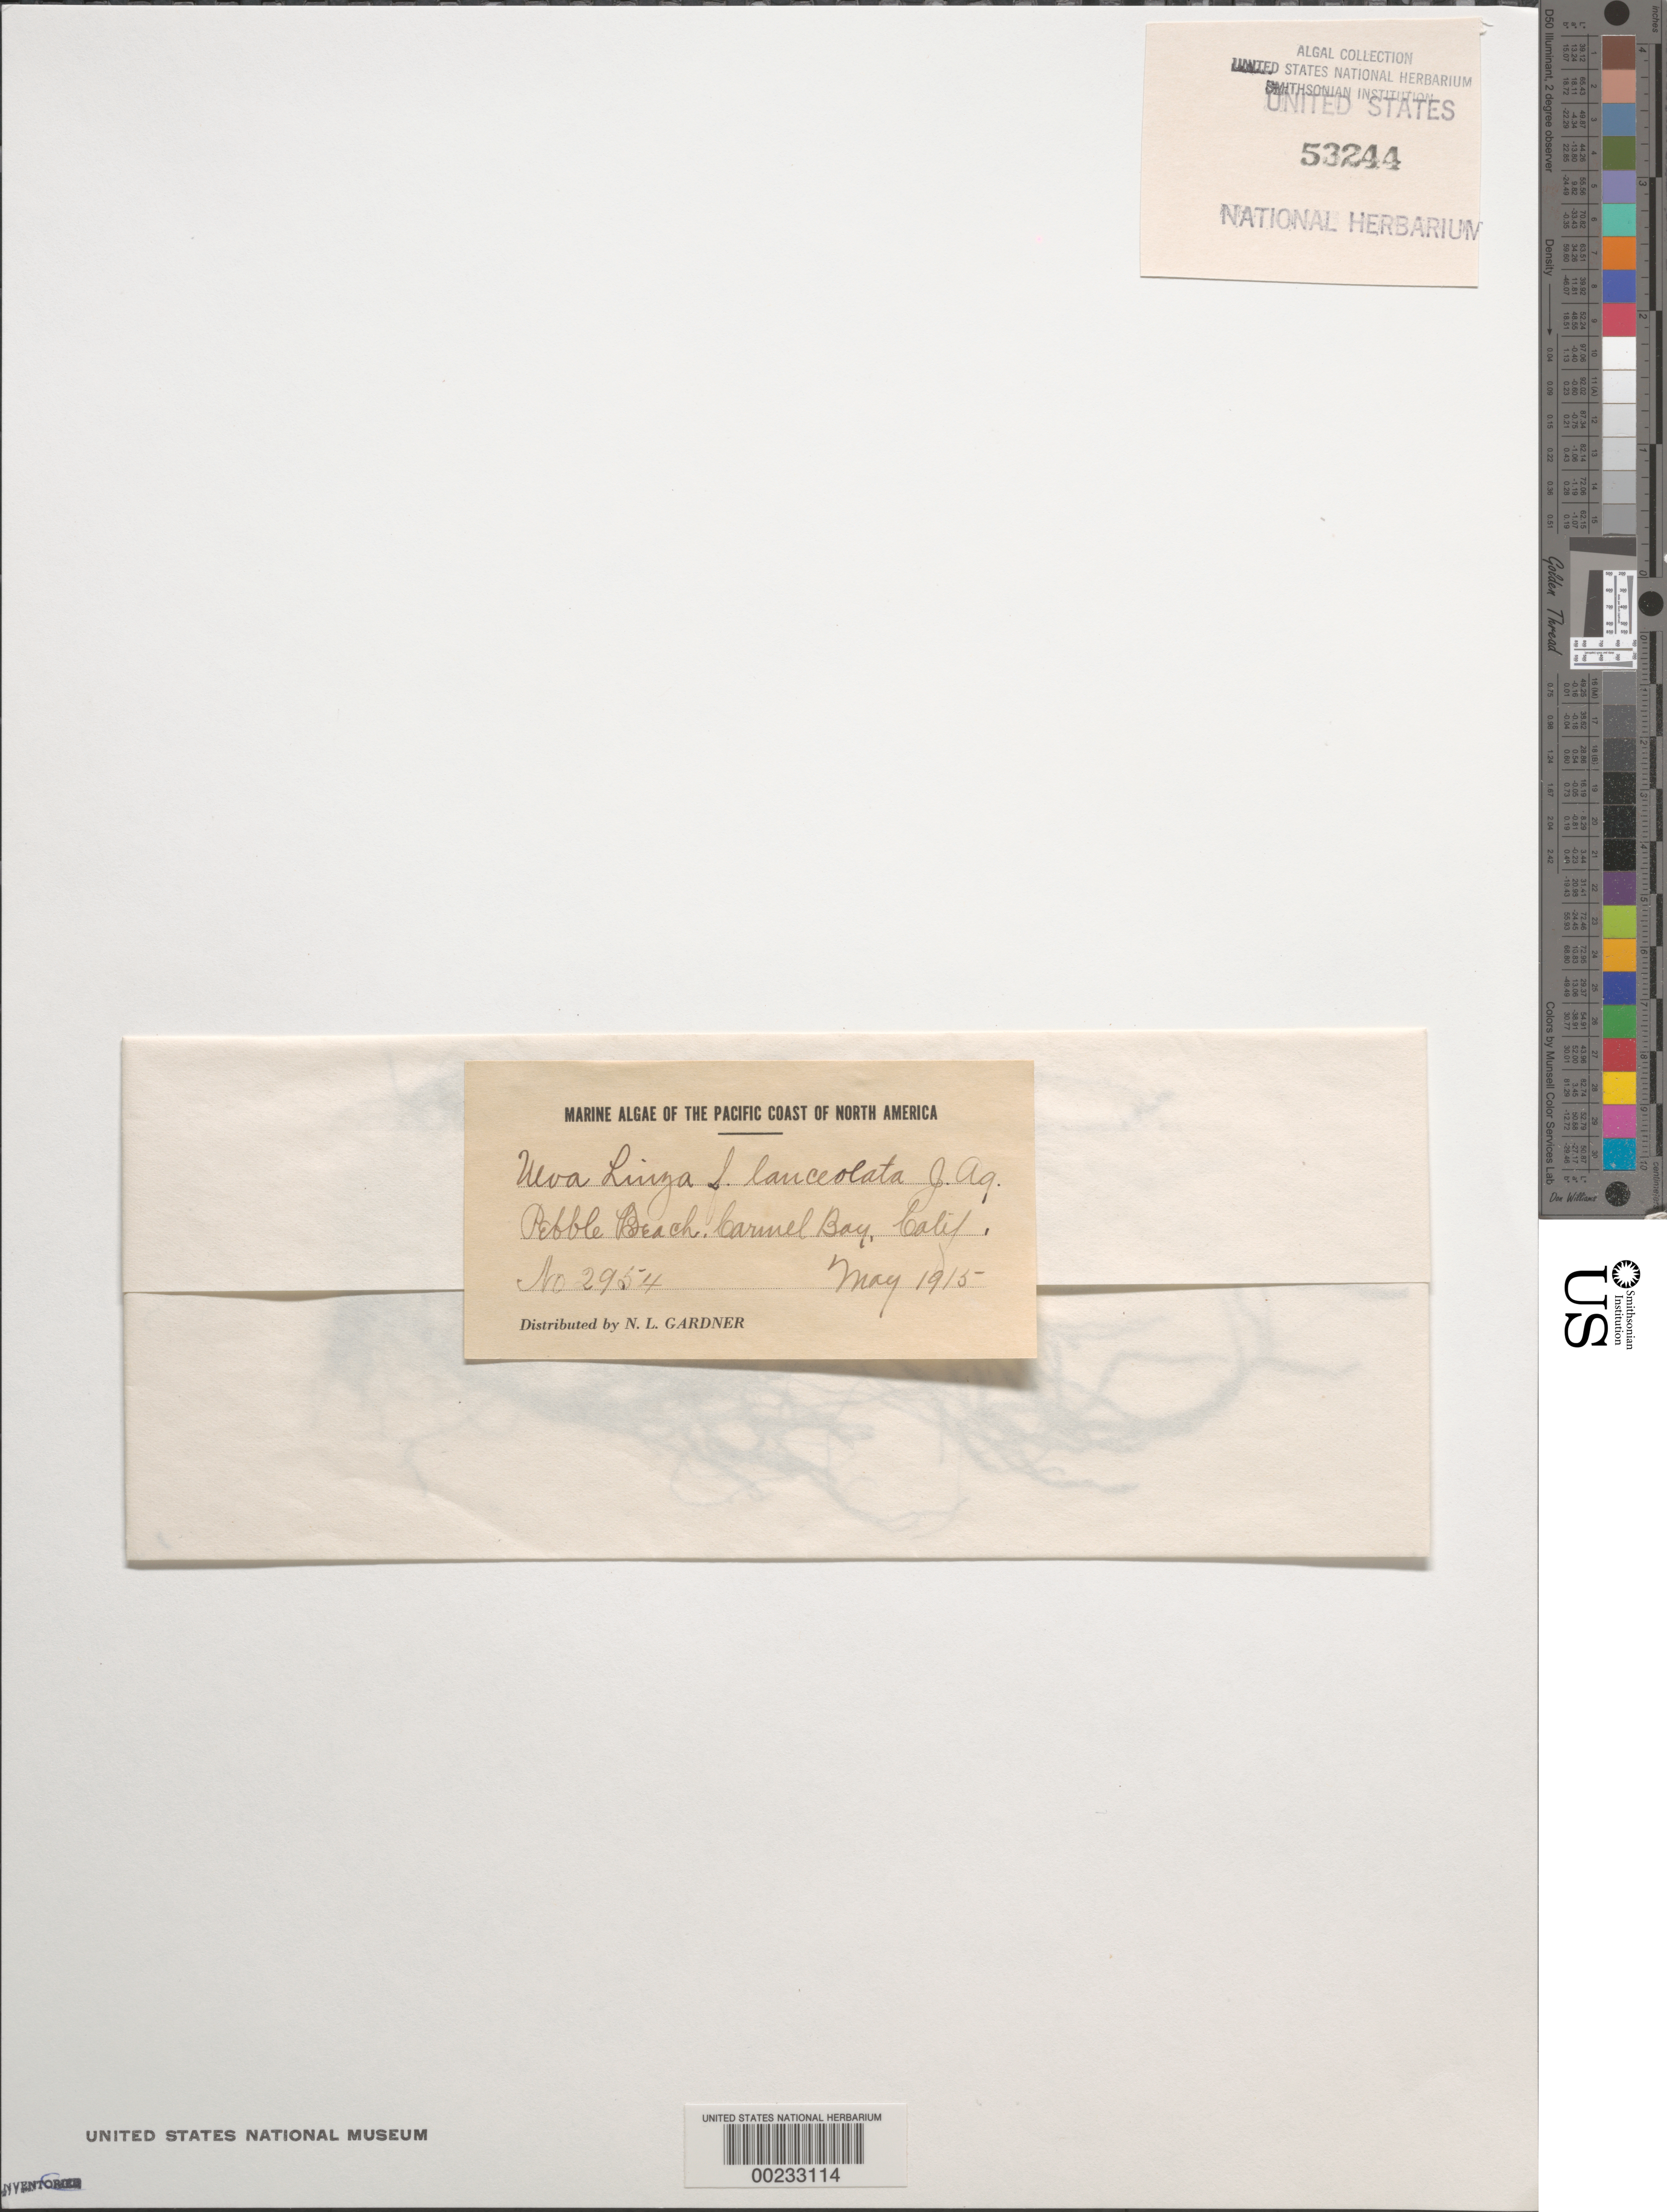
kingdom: Plantae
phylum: Chlorophyta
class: Ulvophyceae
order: Ulvales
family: Ulvaceae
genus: Ulva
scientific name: Ulva clathrata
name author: (Roth) C. Agardh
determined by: Algae name updating Project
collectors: N. Gardner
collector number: NLG 2954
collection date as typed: May 1915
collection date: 1915-05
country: United States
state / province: California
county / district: Monterey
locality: Pebble Beach, Carmel Bay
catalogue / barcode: US 53244